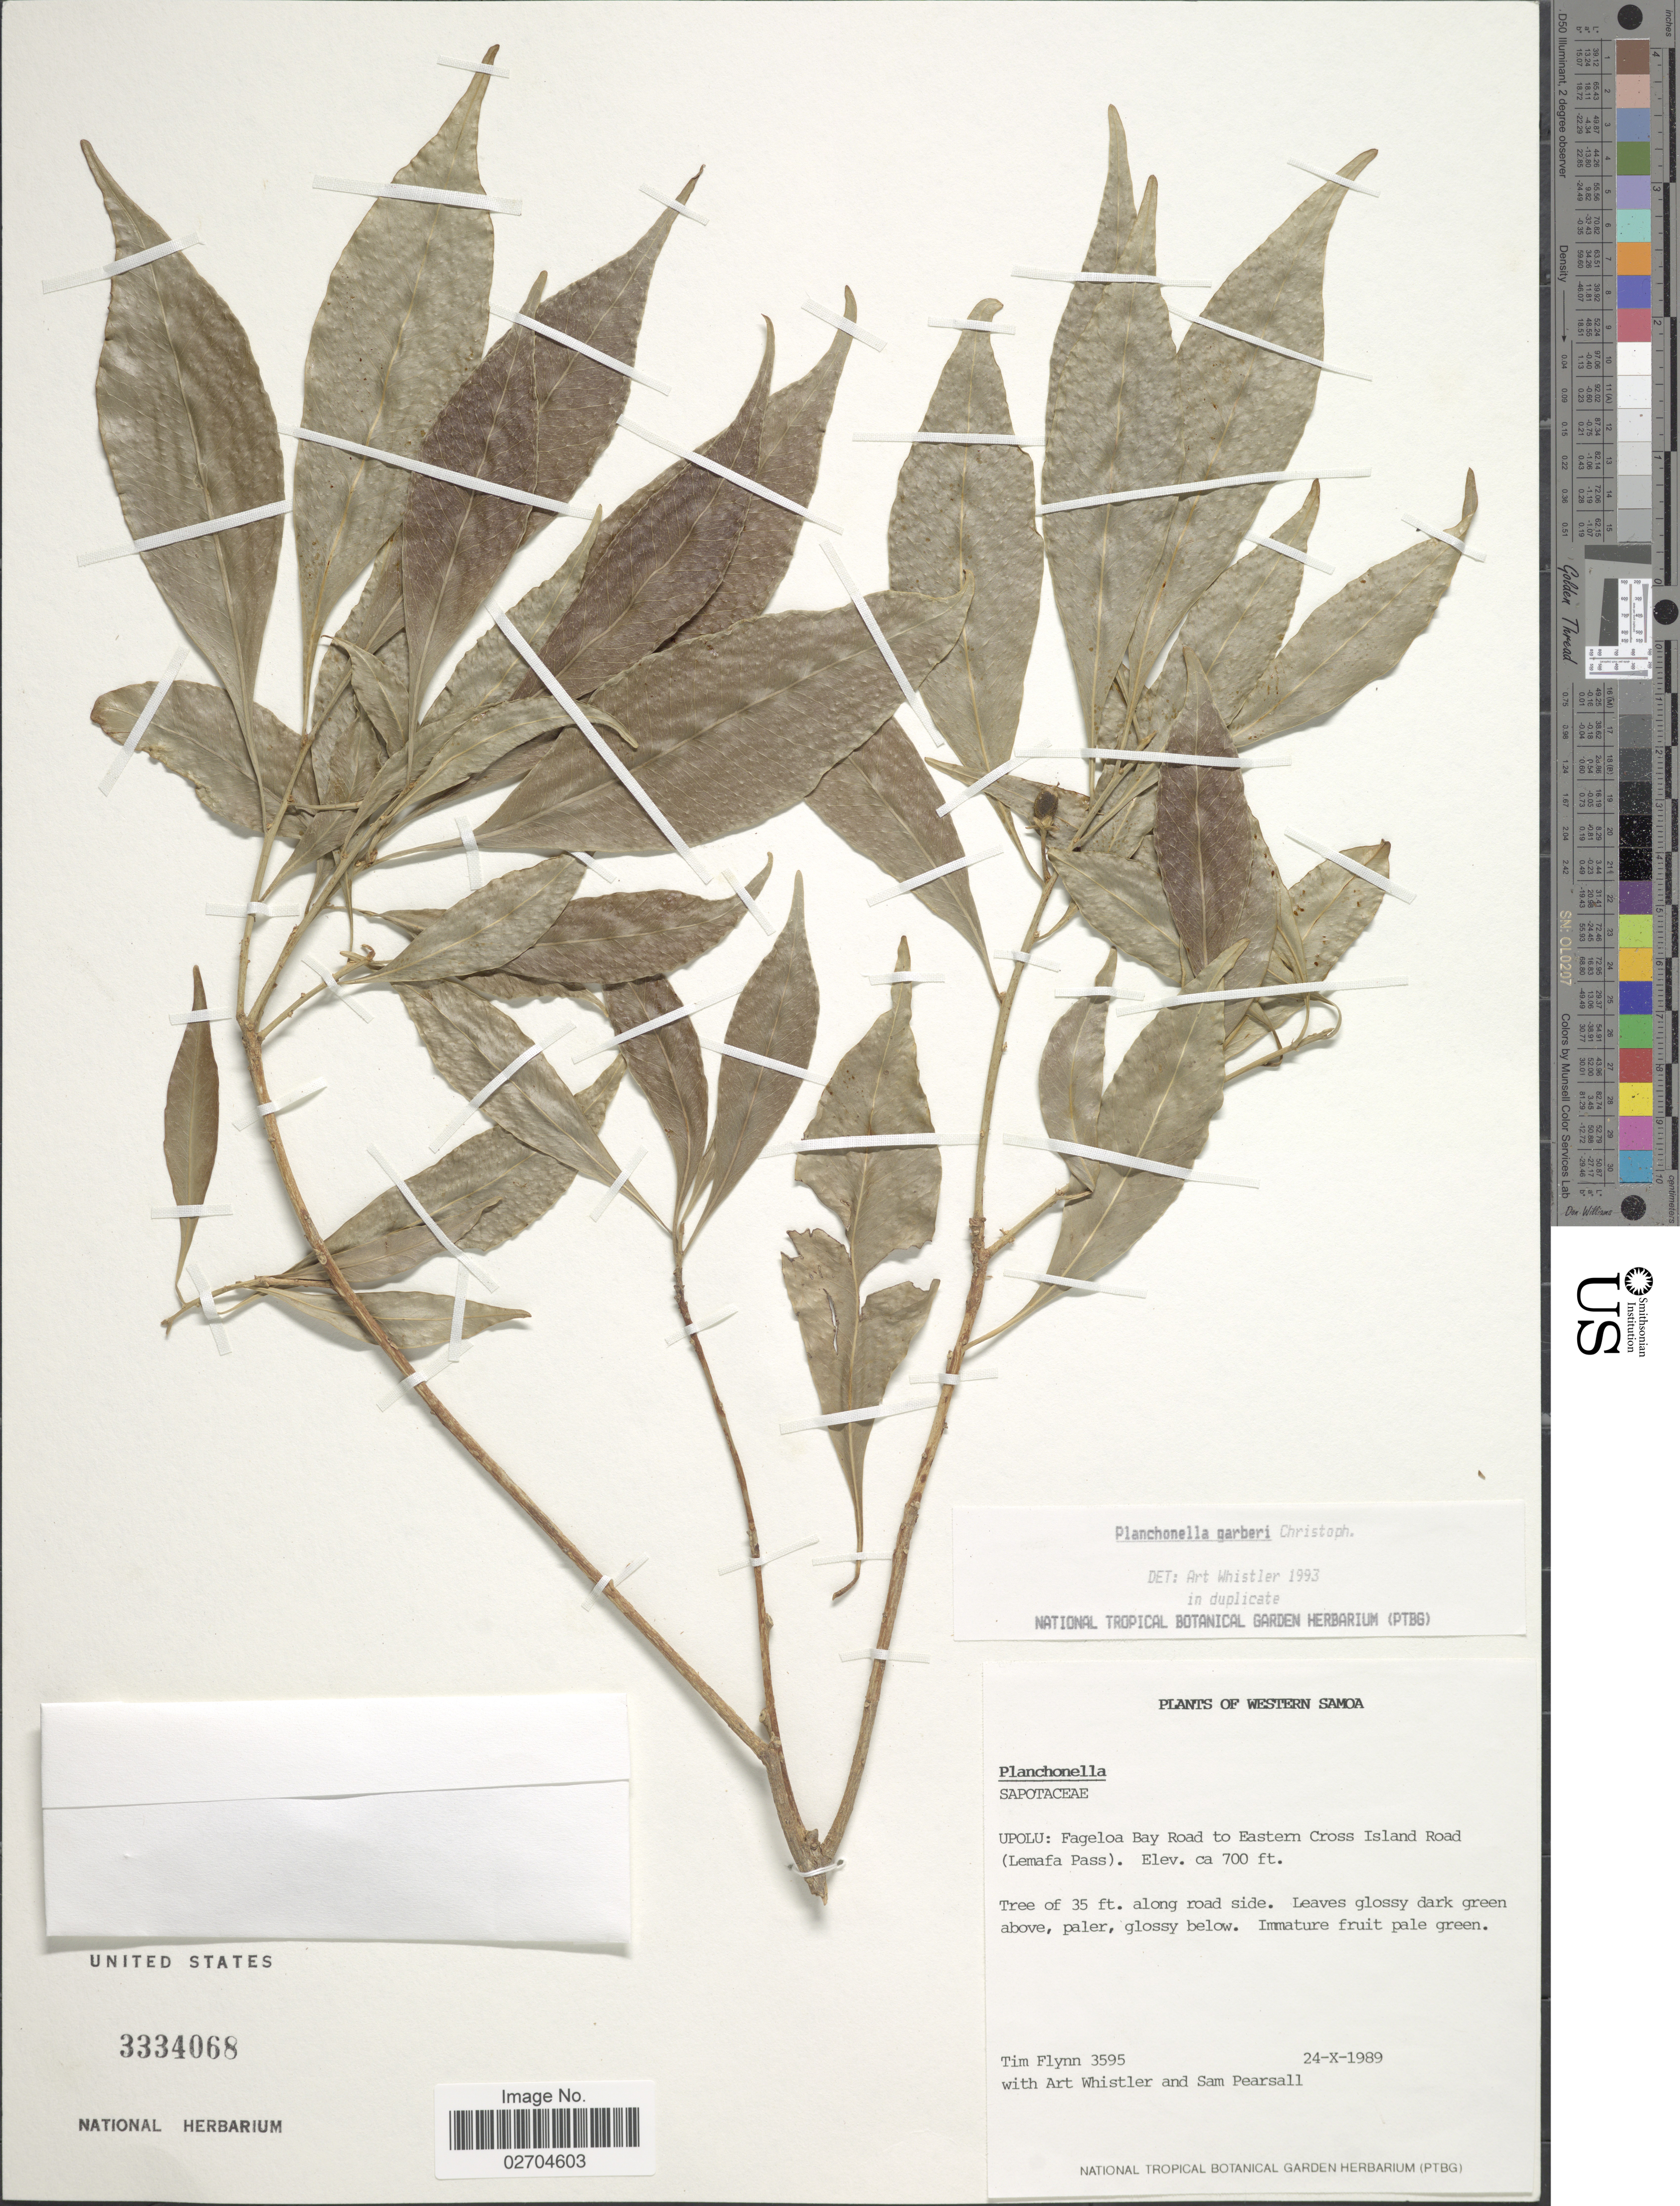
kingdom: Plantae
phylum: Tracheophyta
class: Magnoliopsida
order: Ericales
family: Sapotaceae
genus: Planchonella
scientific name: Planchonella linggensis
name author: (Burck) Pierre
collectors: T. W. Flynn, A. Whistler & S. Pearsall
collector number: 3595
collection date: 1989-10-24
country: Samoa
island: Upolu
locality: Samoa. Upolu: Fageloa Bay Road to eastern Cross Island Road (Lemafa Pass)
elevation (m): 213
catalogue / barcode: US 3334068